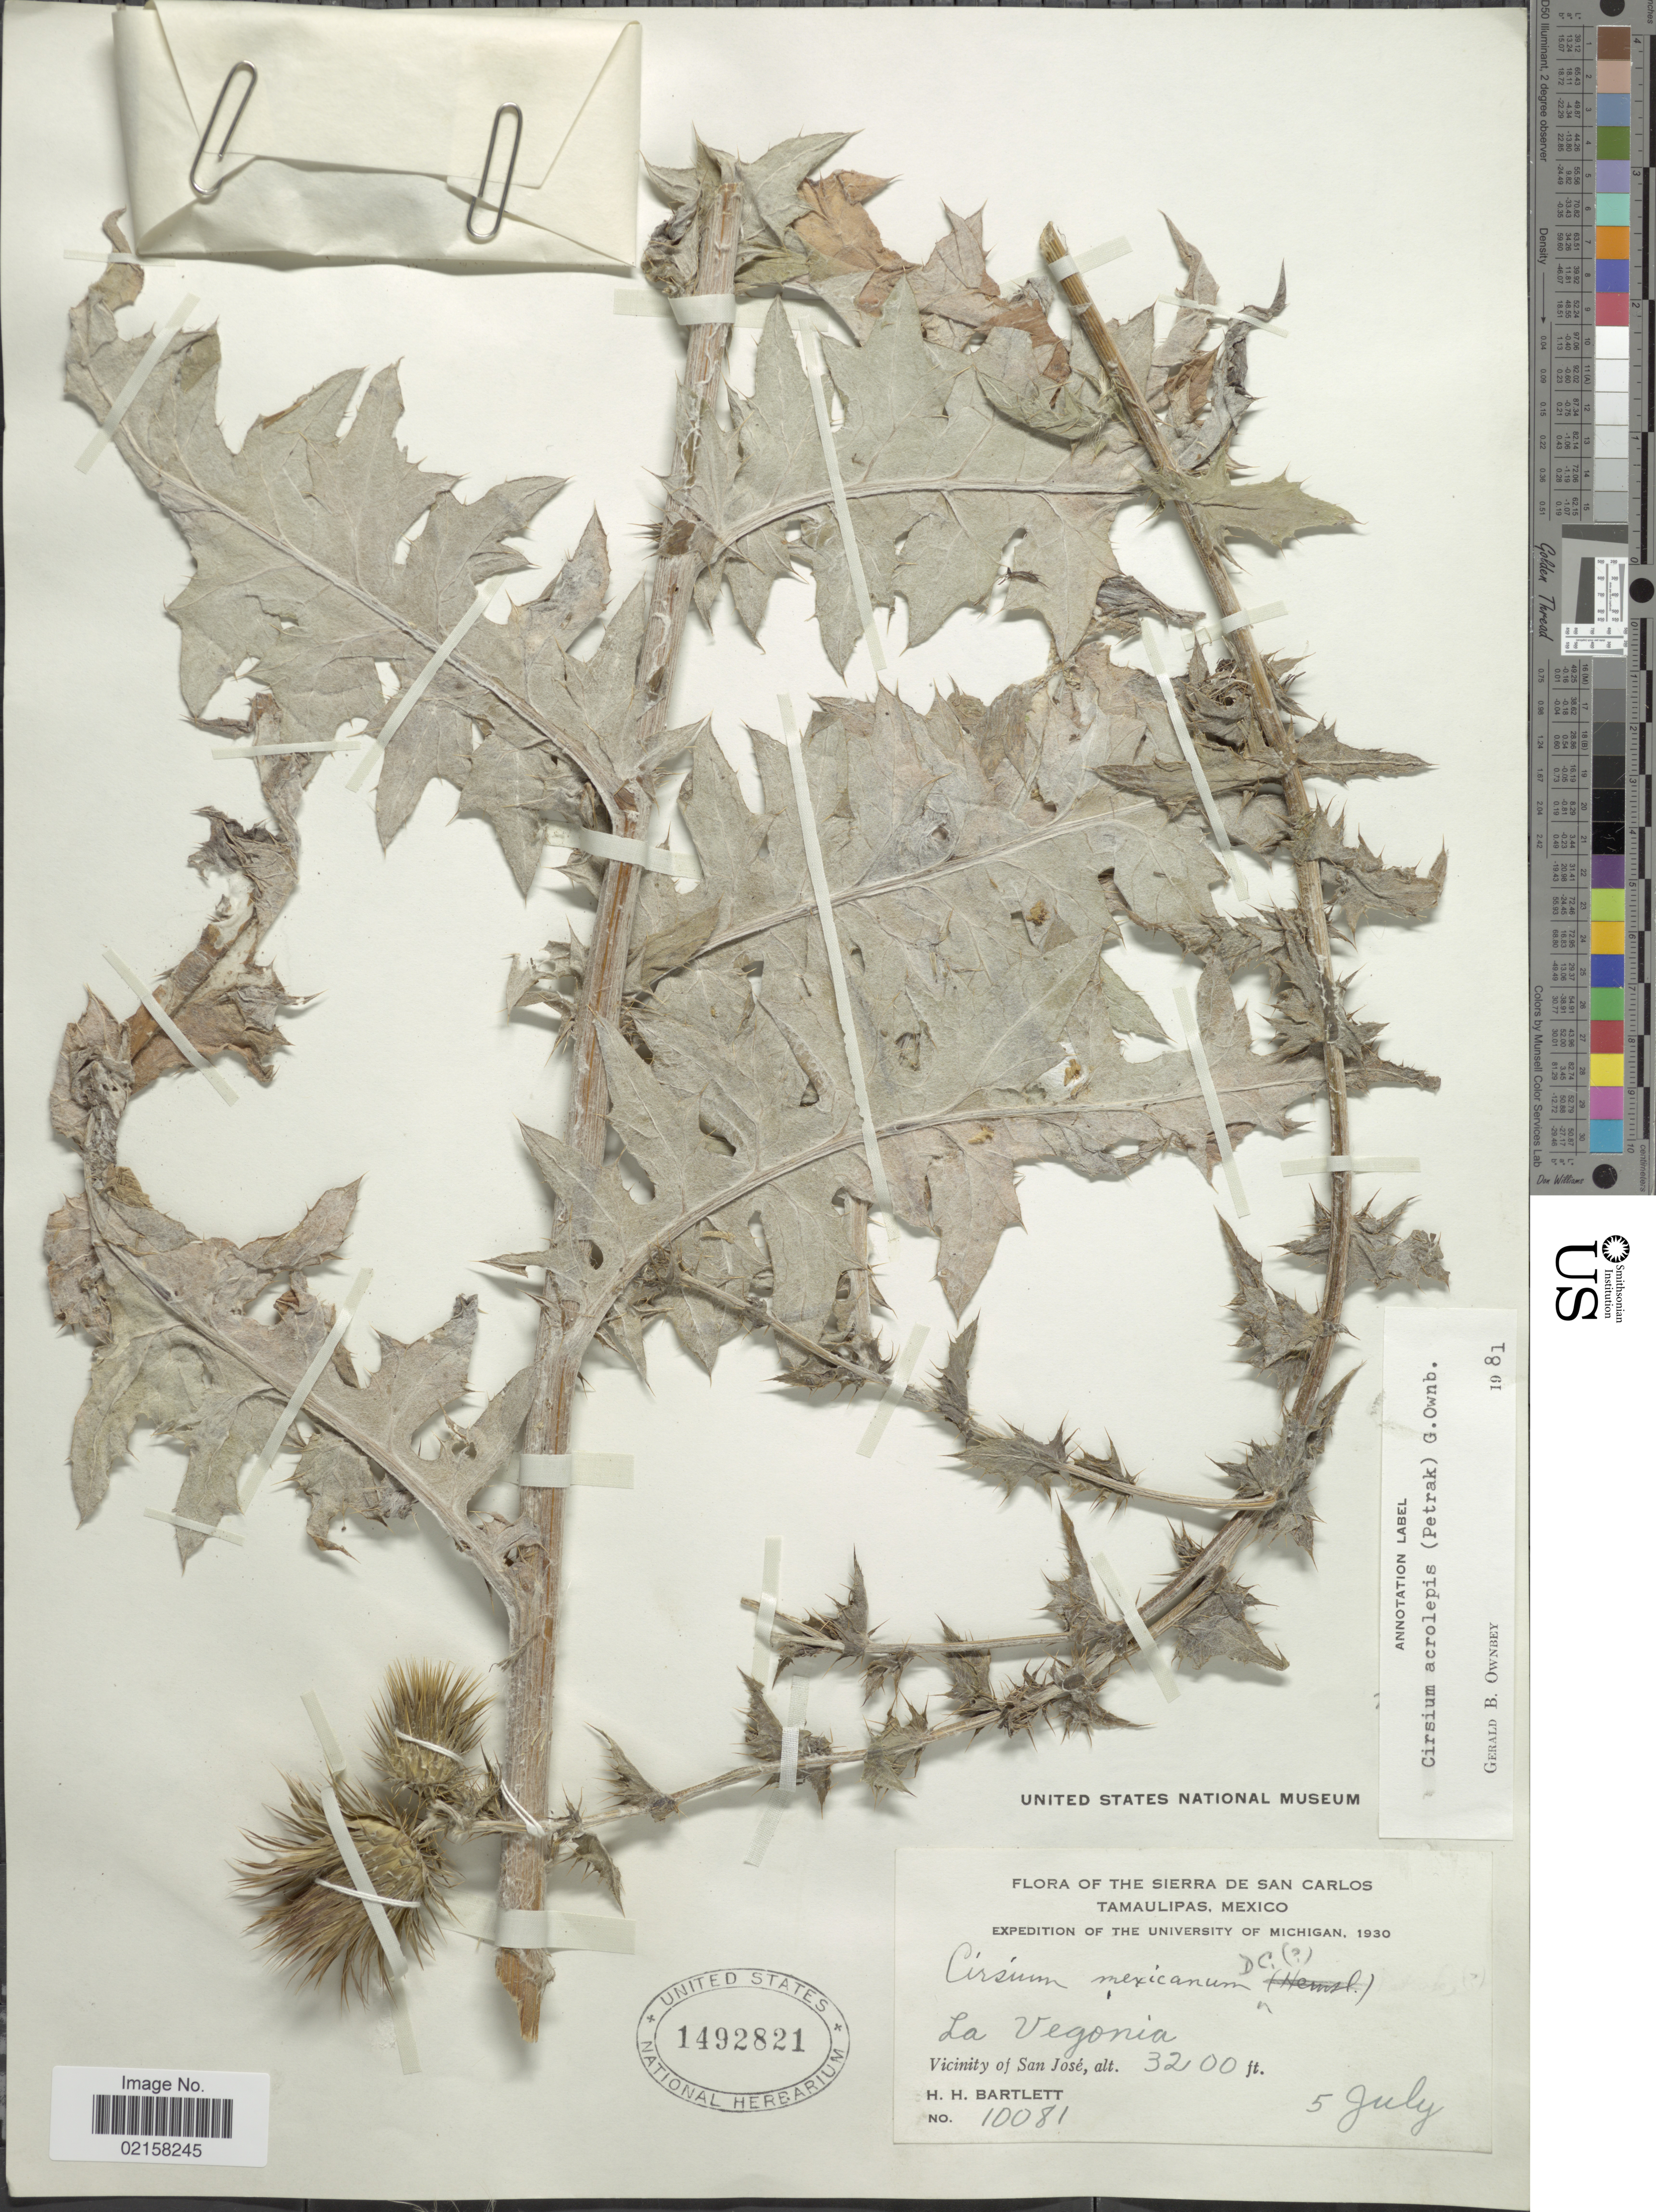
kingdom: Plantae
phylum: Tracheophyta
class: Magnoliopsida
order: Asterales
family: Asteraceae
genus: Cirsium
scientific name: Cirsium acrolepis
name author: (Petr.) G.B. Ownbey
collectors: H. H. Bartlett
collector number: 10081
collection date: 1930-07-05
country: Mexico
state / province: Tamaulipas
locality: The Sierra deSan Carlos, La Vegonia, vicinity of San Jose.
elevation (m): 975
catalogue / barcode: US 1492821